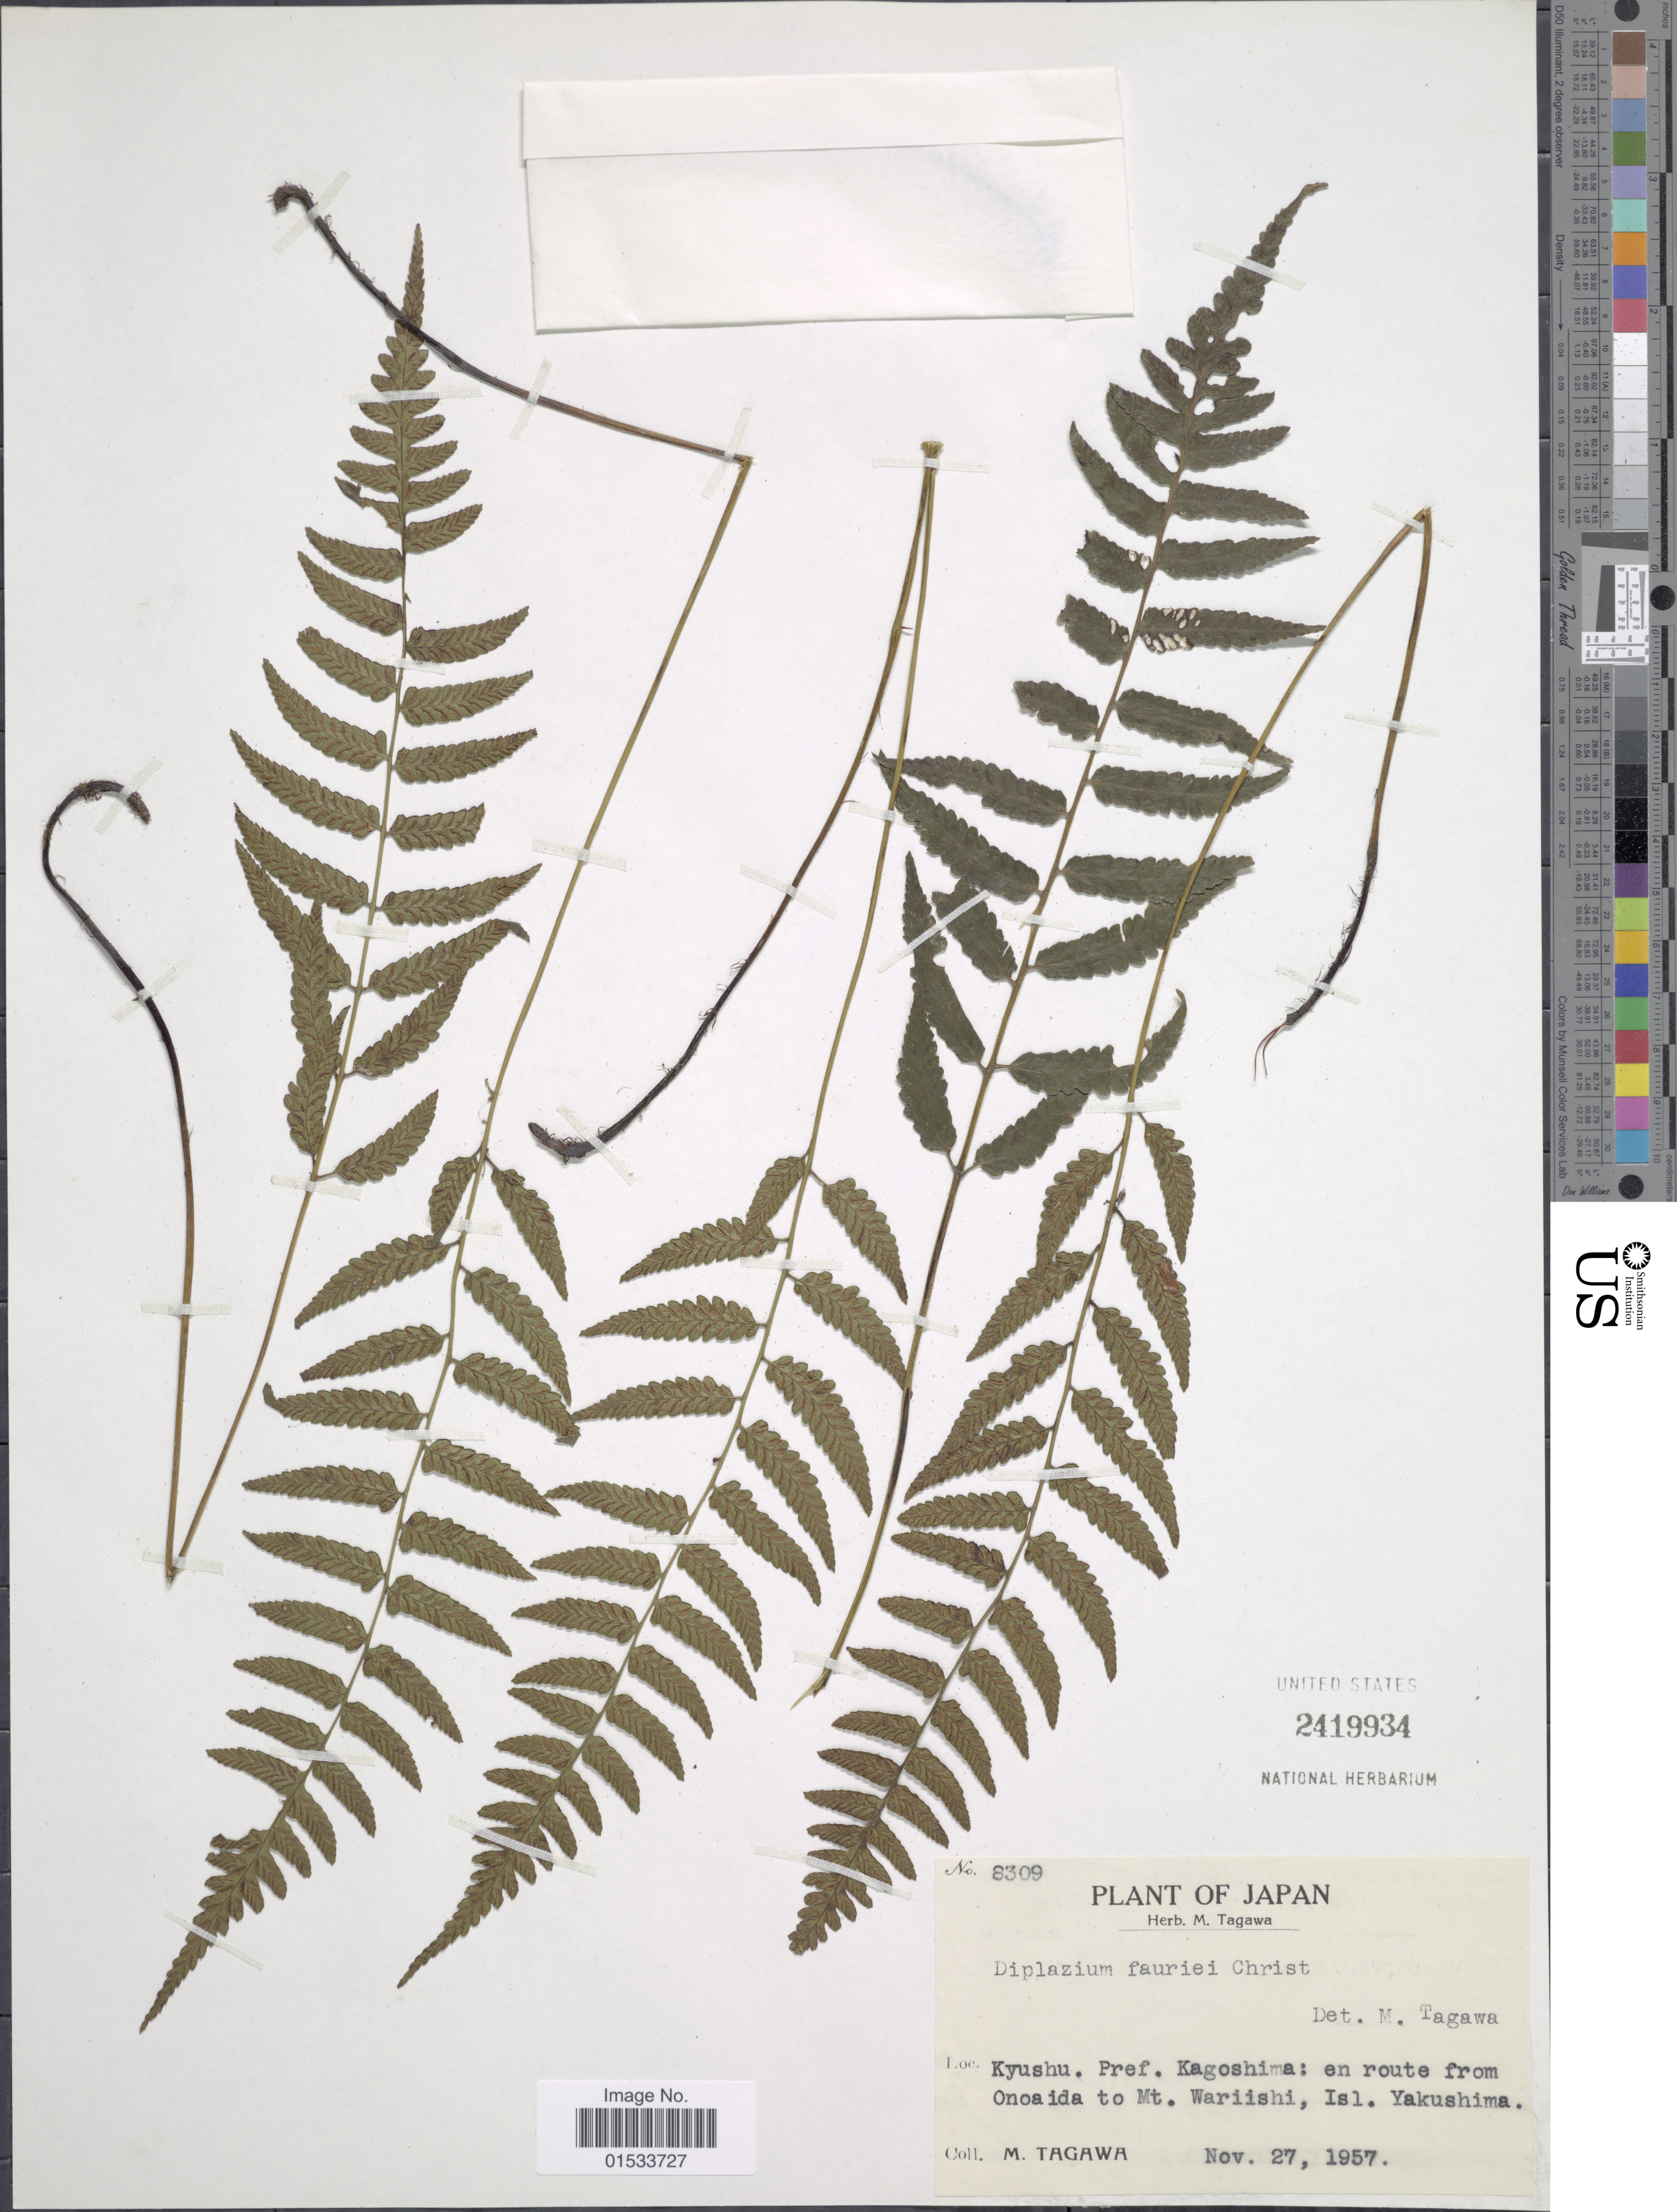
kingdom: Plantae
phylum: Tracheophyta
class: Polypodiopsida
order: Polypodiales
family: Athyriaceae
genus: Diplazium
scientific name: Diplazium fauriei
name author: Christ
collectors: M. Tagawa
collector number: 8309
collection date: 1957-11-27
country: Japan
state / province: Kagosima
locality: Kyushu, en route from Onoaida to Mt. Wariishi, Isl. Yakushima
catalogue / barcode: US 2419934